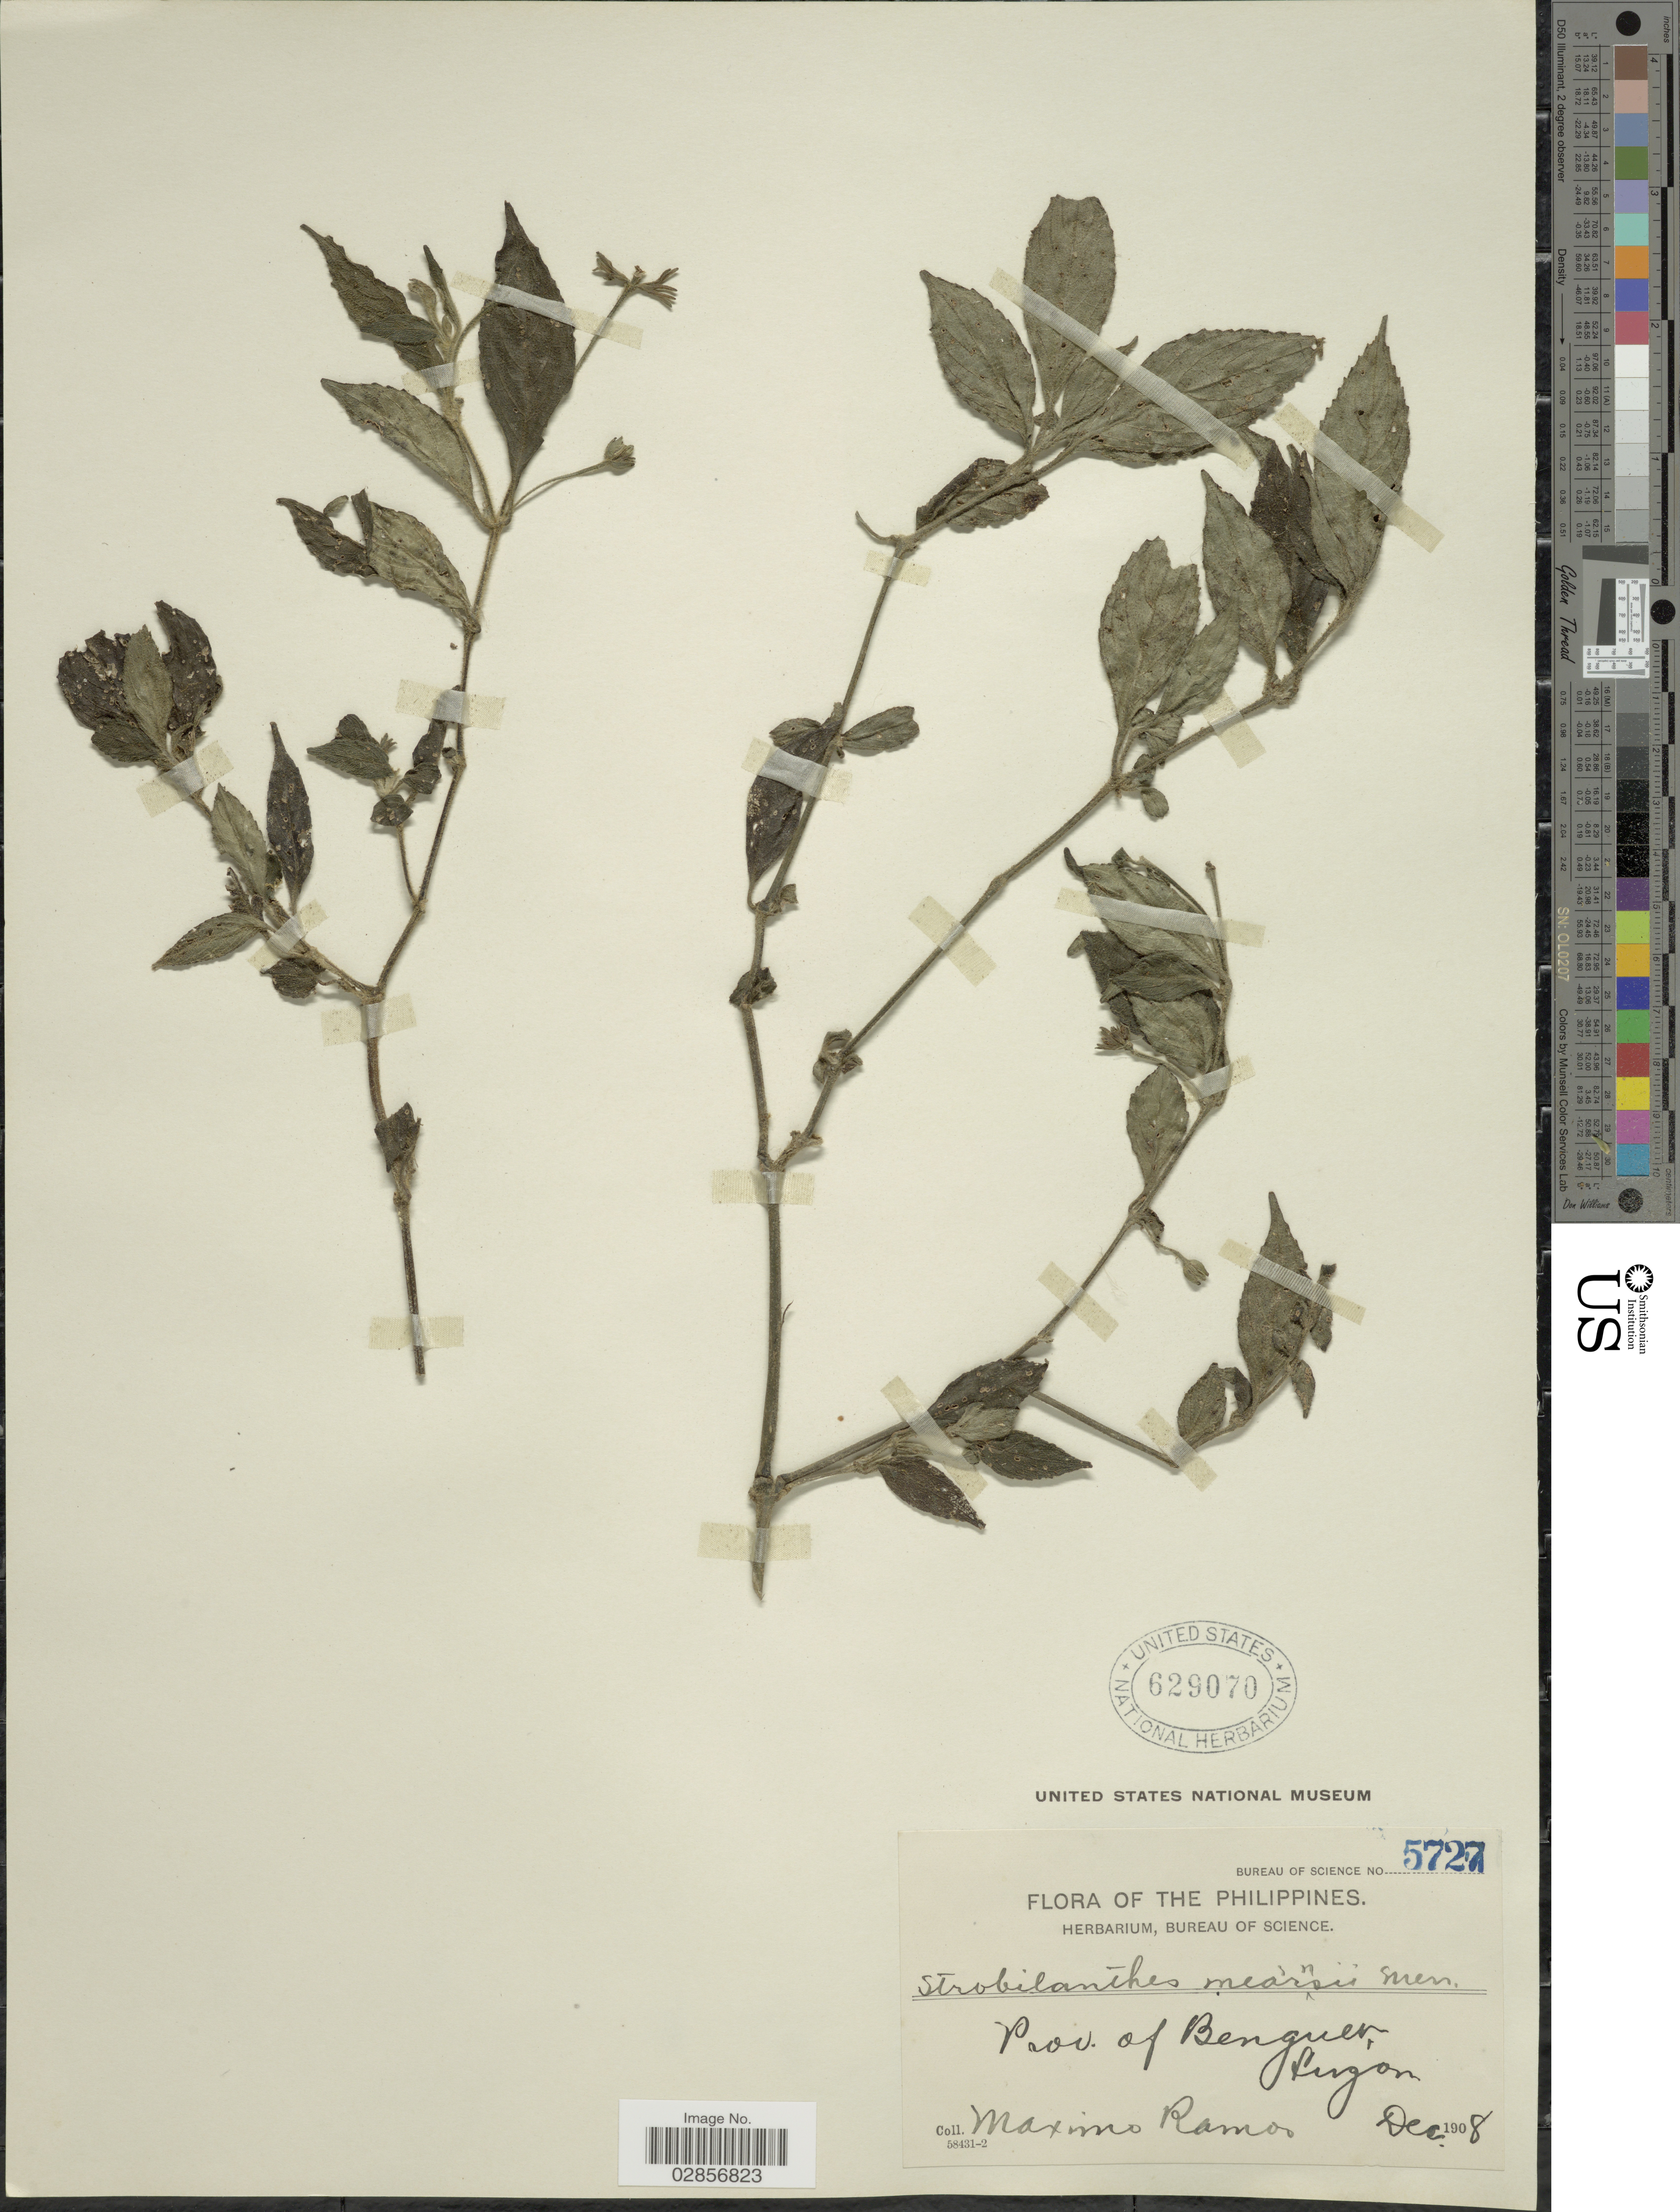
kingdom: Plantae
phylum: Tracheophyta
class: Magnoliopsida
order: Lamiales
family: Acanthaceae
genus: Strobilanthes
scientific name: Strobilanthes mearnsii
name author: Merr.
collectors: M. Ramos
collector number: Bureau of Science 5727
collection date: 1908-12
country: Philippines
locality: Prov. of Benguet, Luzon.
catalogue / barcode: US 629070